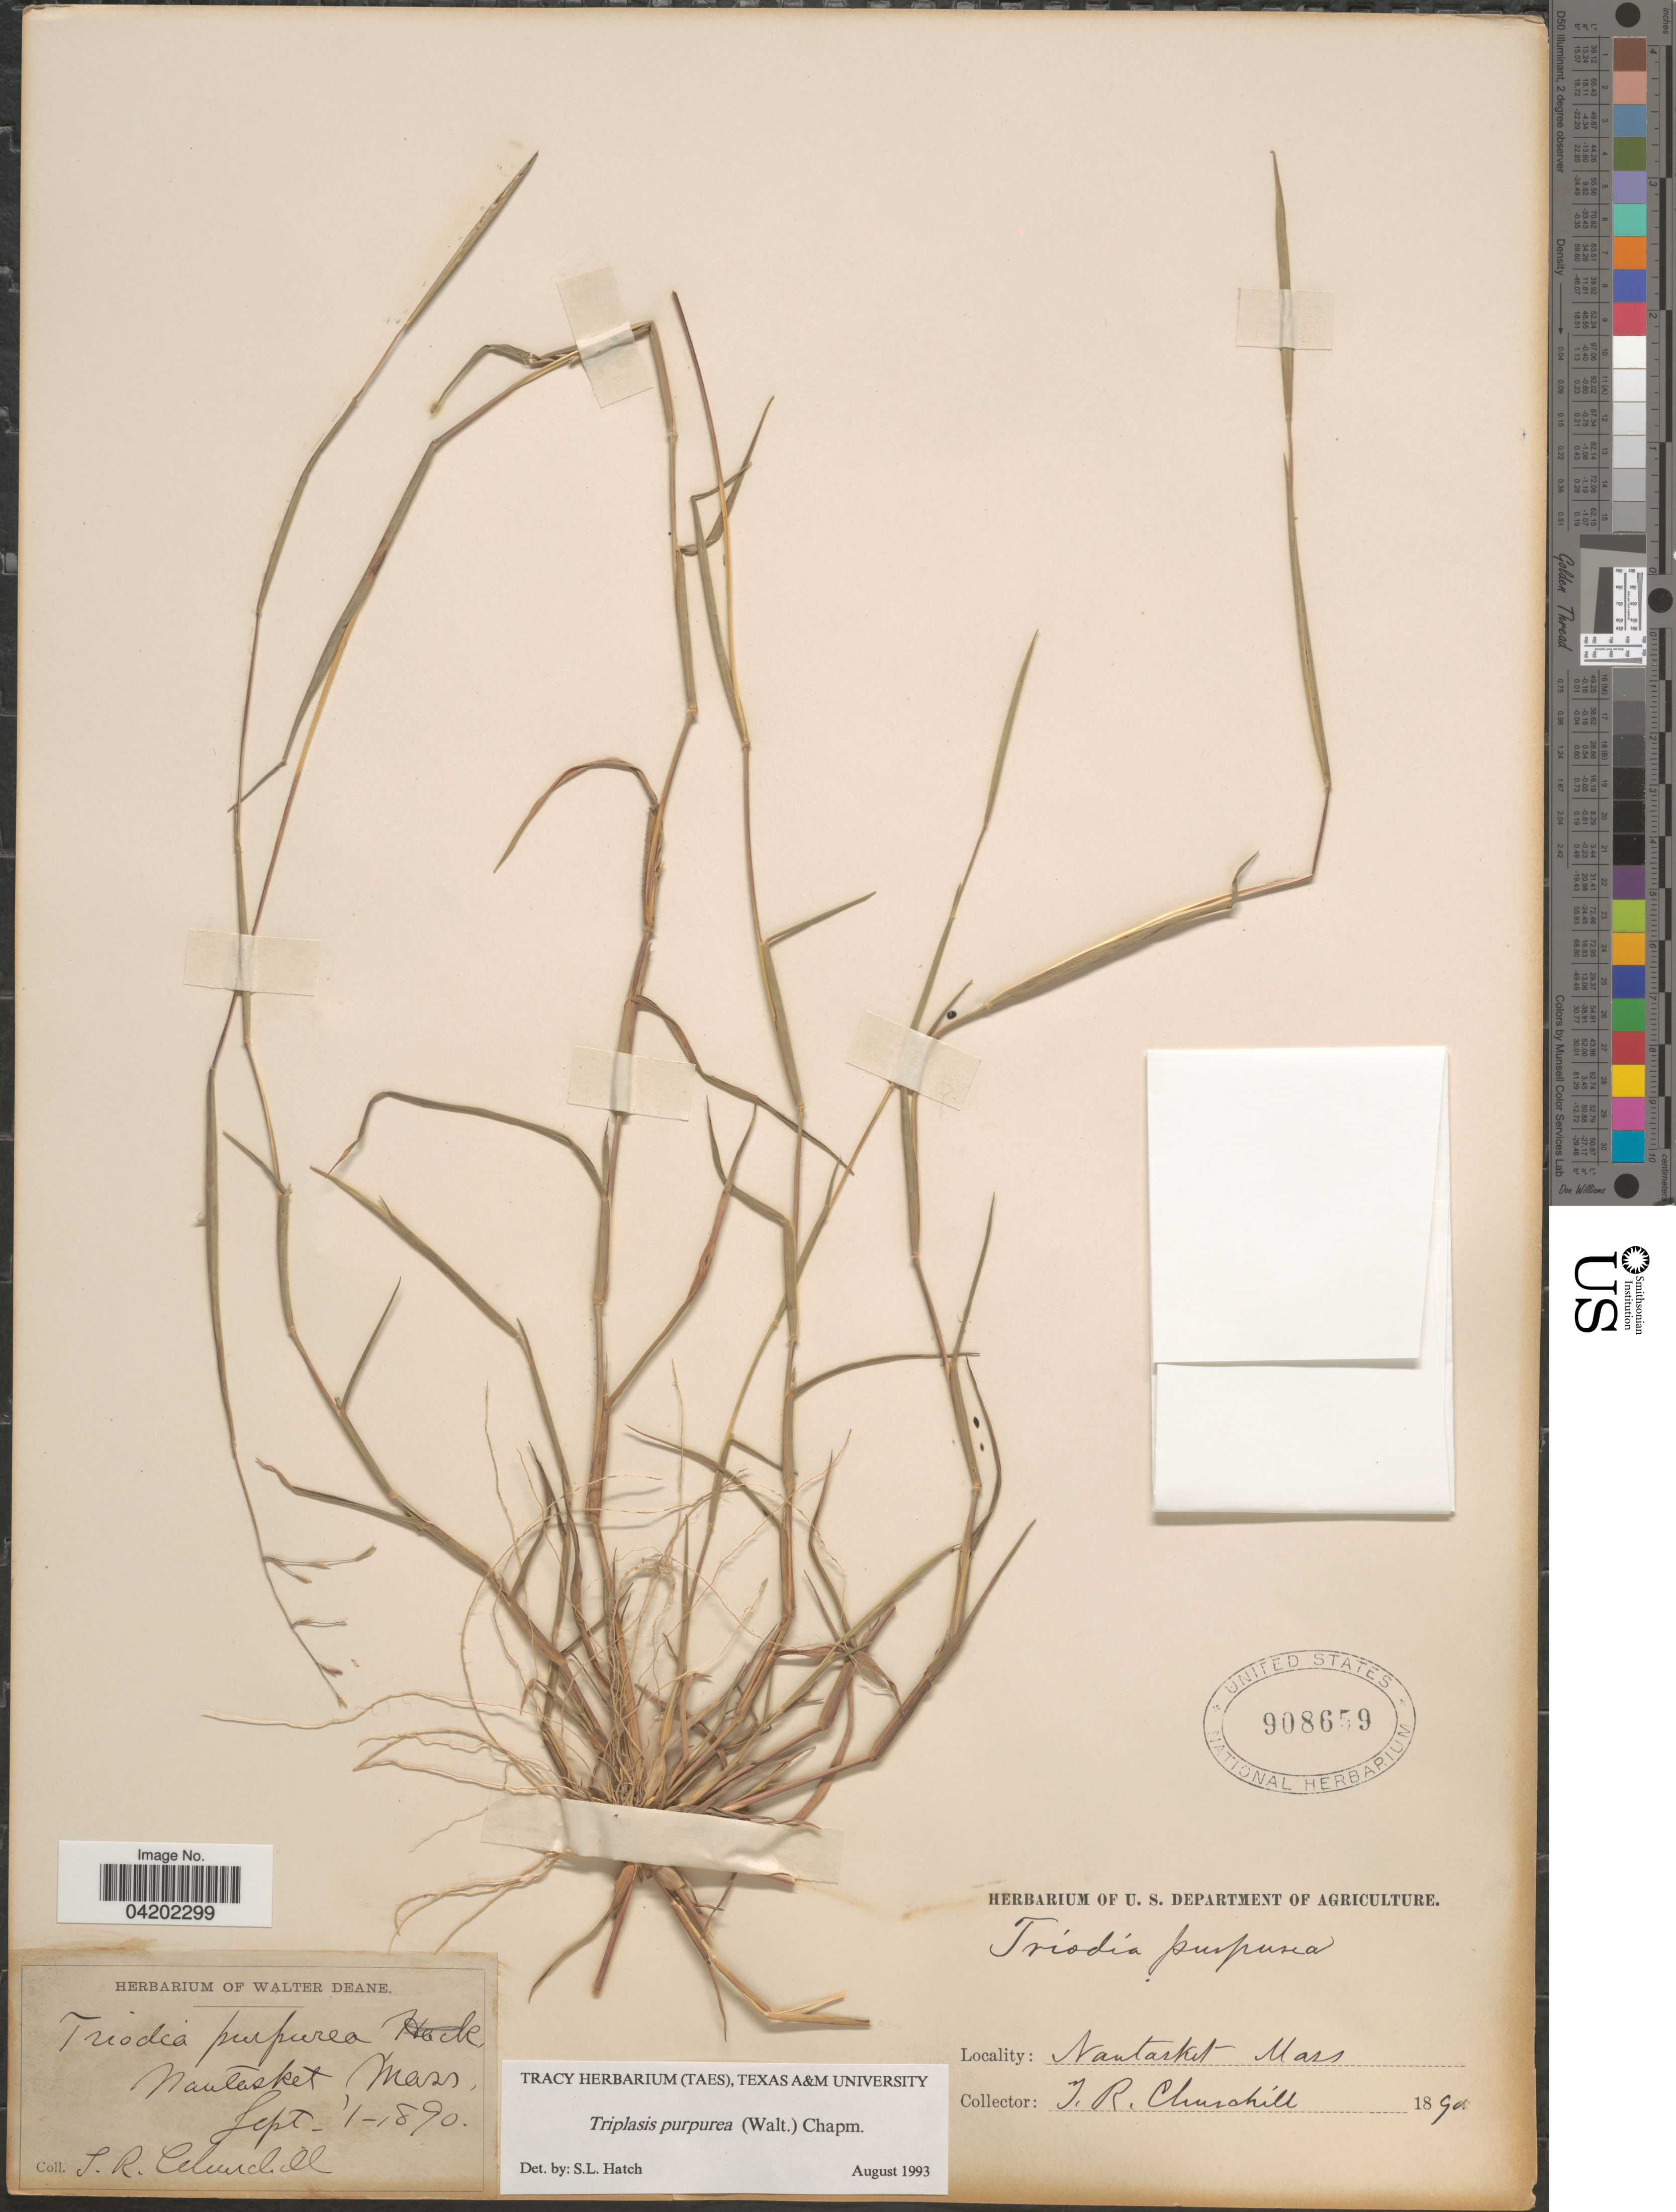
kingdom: Plantae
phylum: Tracheophyta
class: Liliopsida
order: Poales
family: Poaceae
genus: Triplasis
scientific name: Triplasis purpurea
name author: (Walter) Chapm.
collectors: J. Churchill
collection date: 1890-09-01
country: United States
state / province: Massachusetts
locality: Nantasket.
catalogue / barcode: US 908659